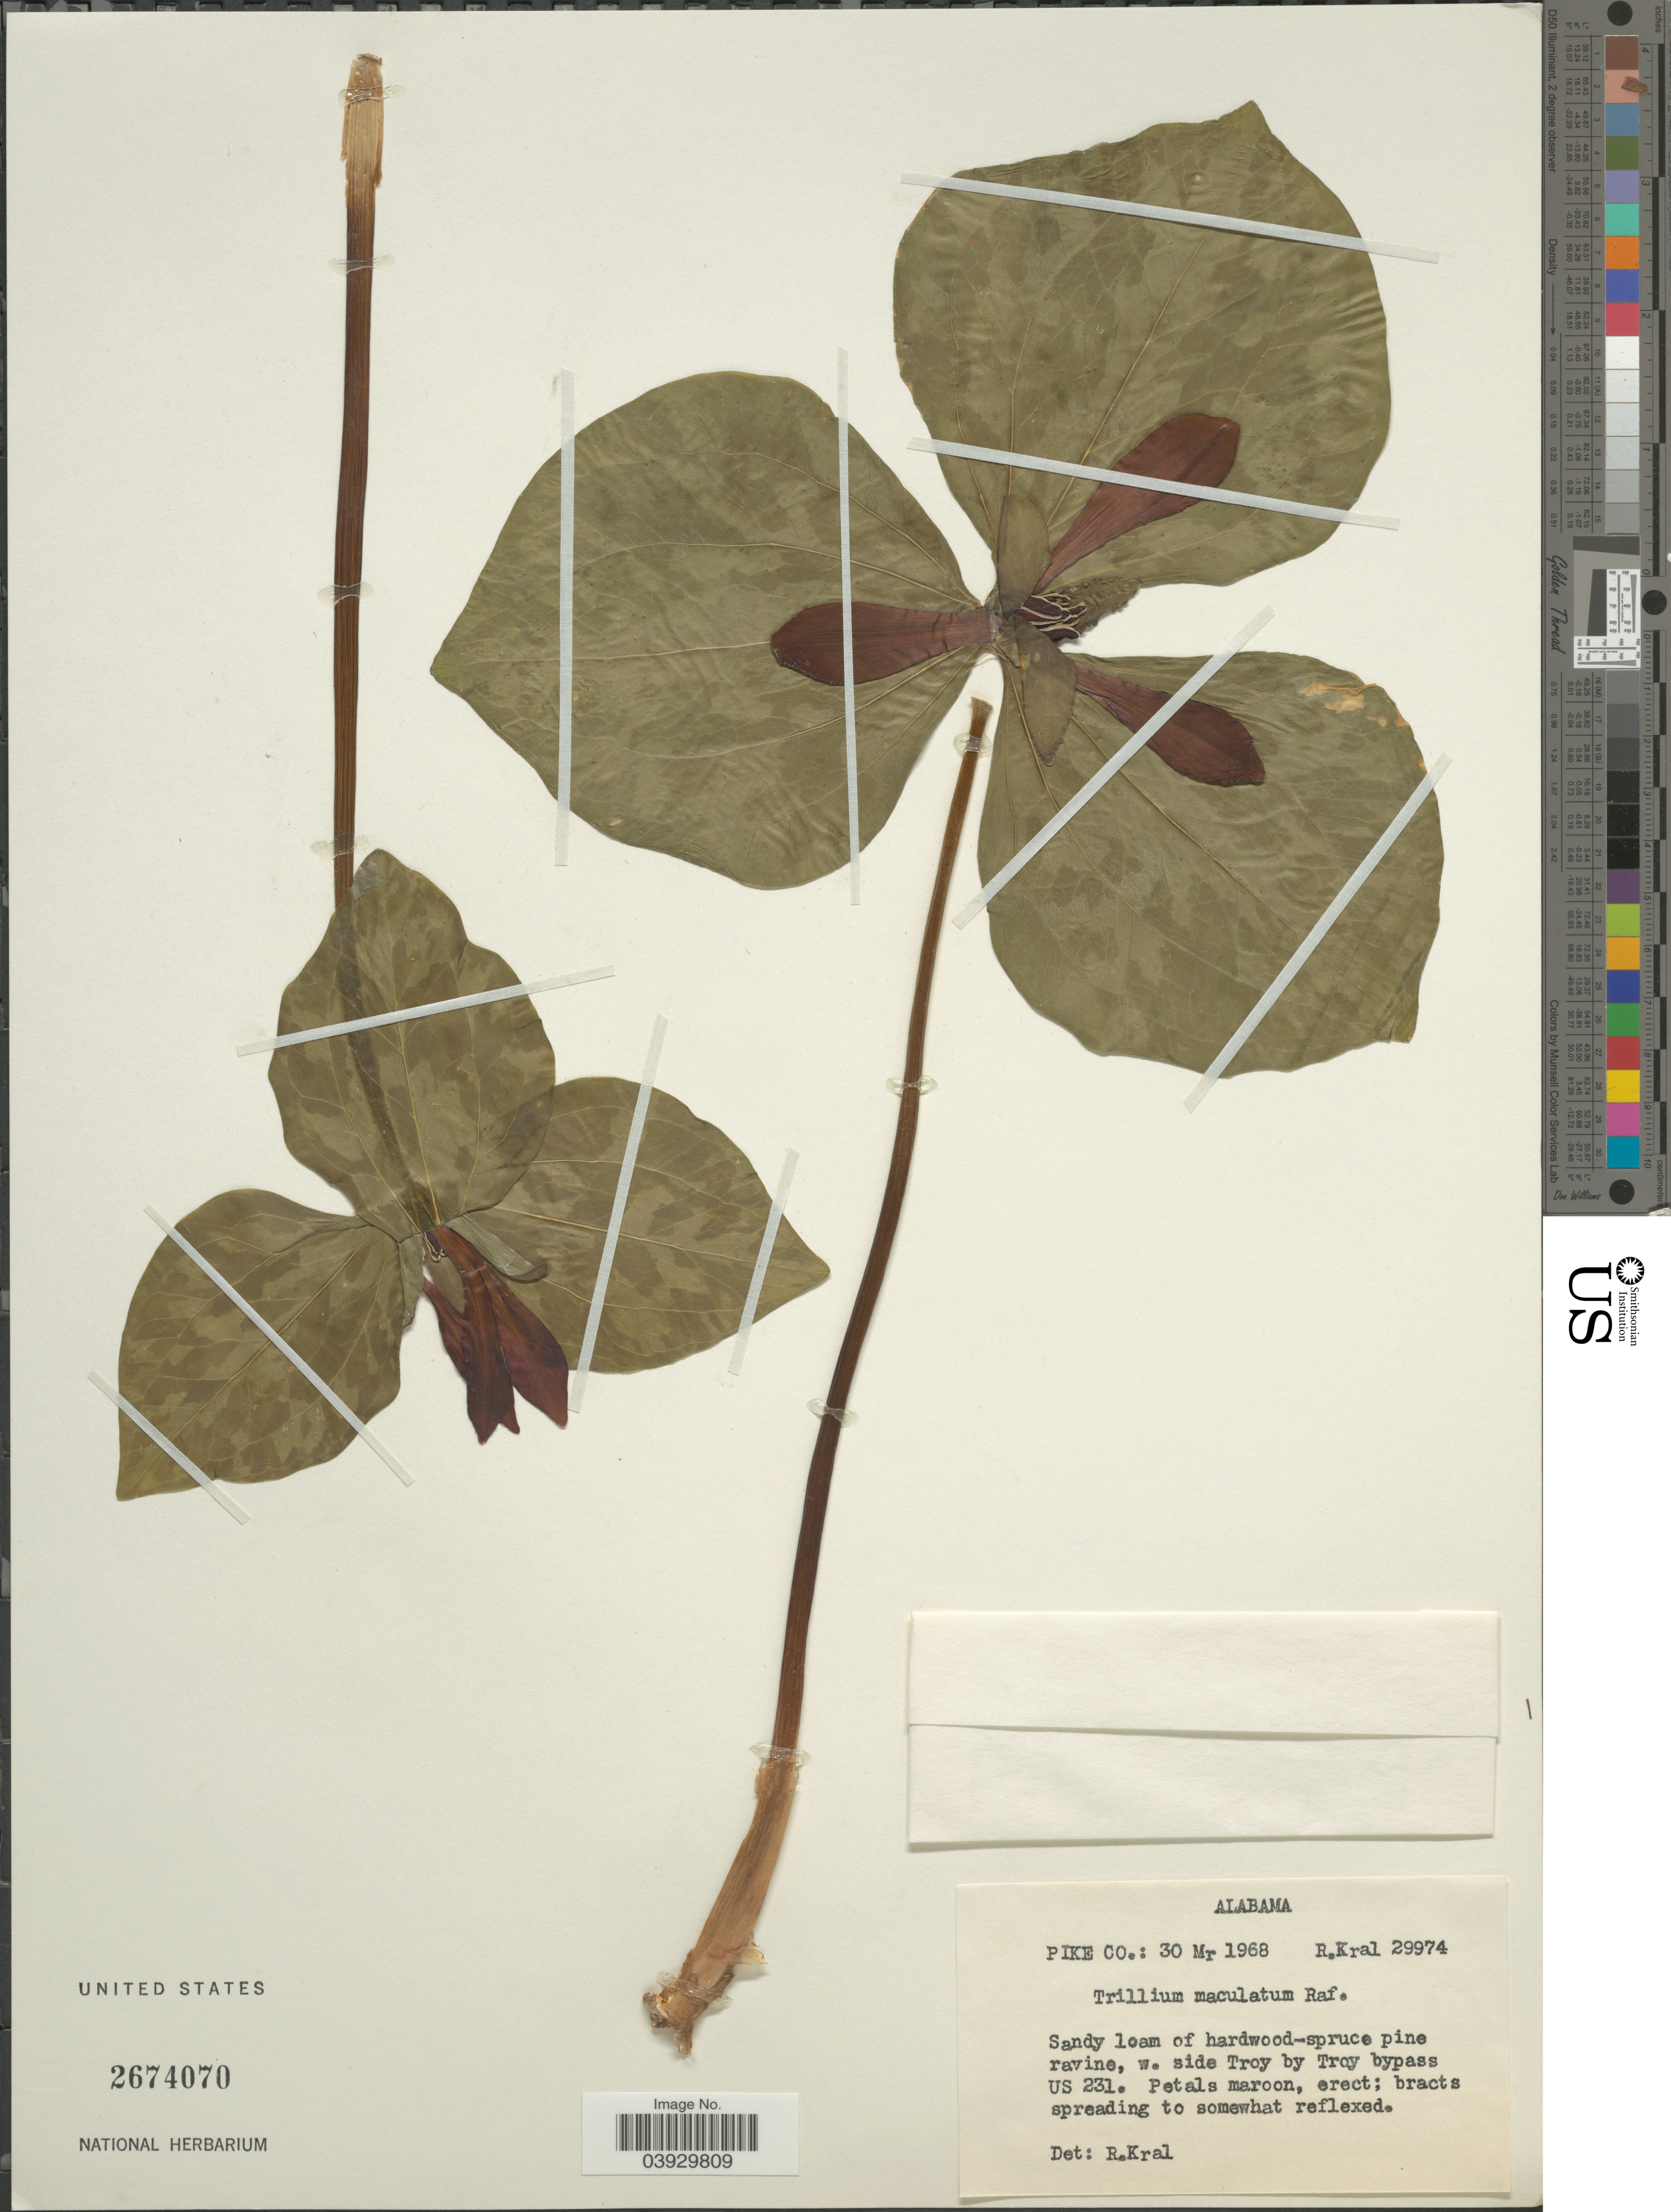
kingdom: Plantae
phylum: Tracheophyta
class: Liliopsida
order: Liliales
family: Melanthiaceae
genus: Trillium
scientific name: Trillium maculatum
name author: Raf.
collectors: R. Kral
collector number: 29974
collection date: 1968-03-30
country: United States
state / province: Alabama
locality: Pike Co. W. side Troy by Troy bypass US 231.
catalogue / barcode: US 2674070